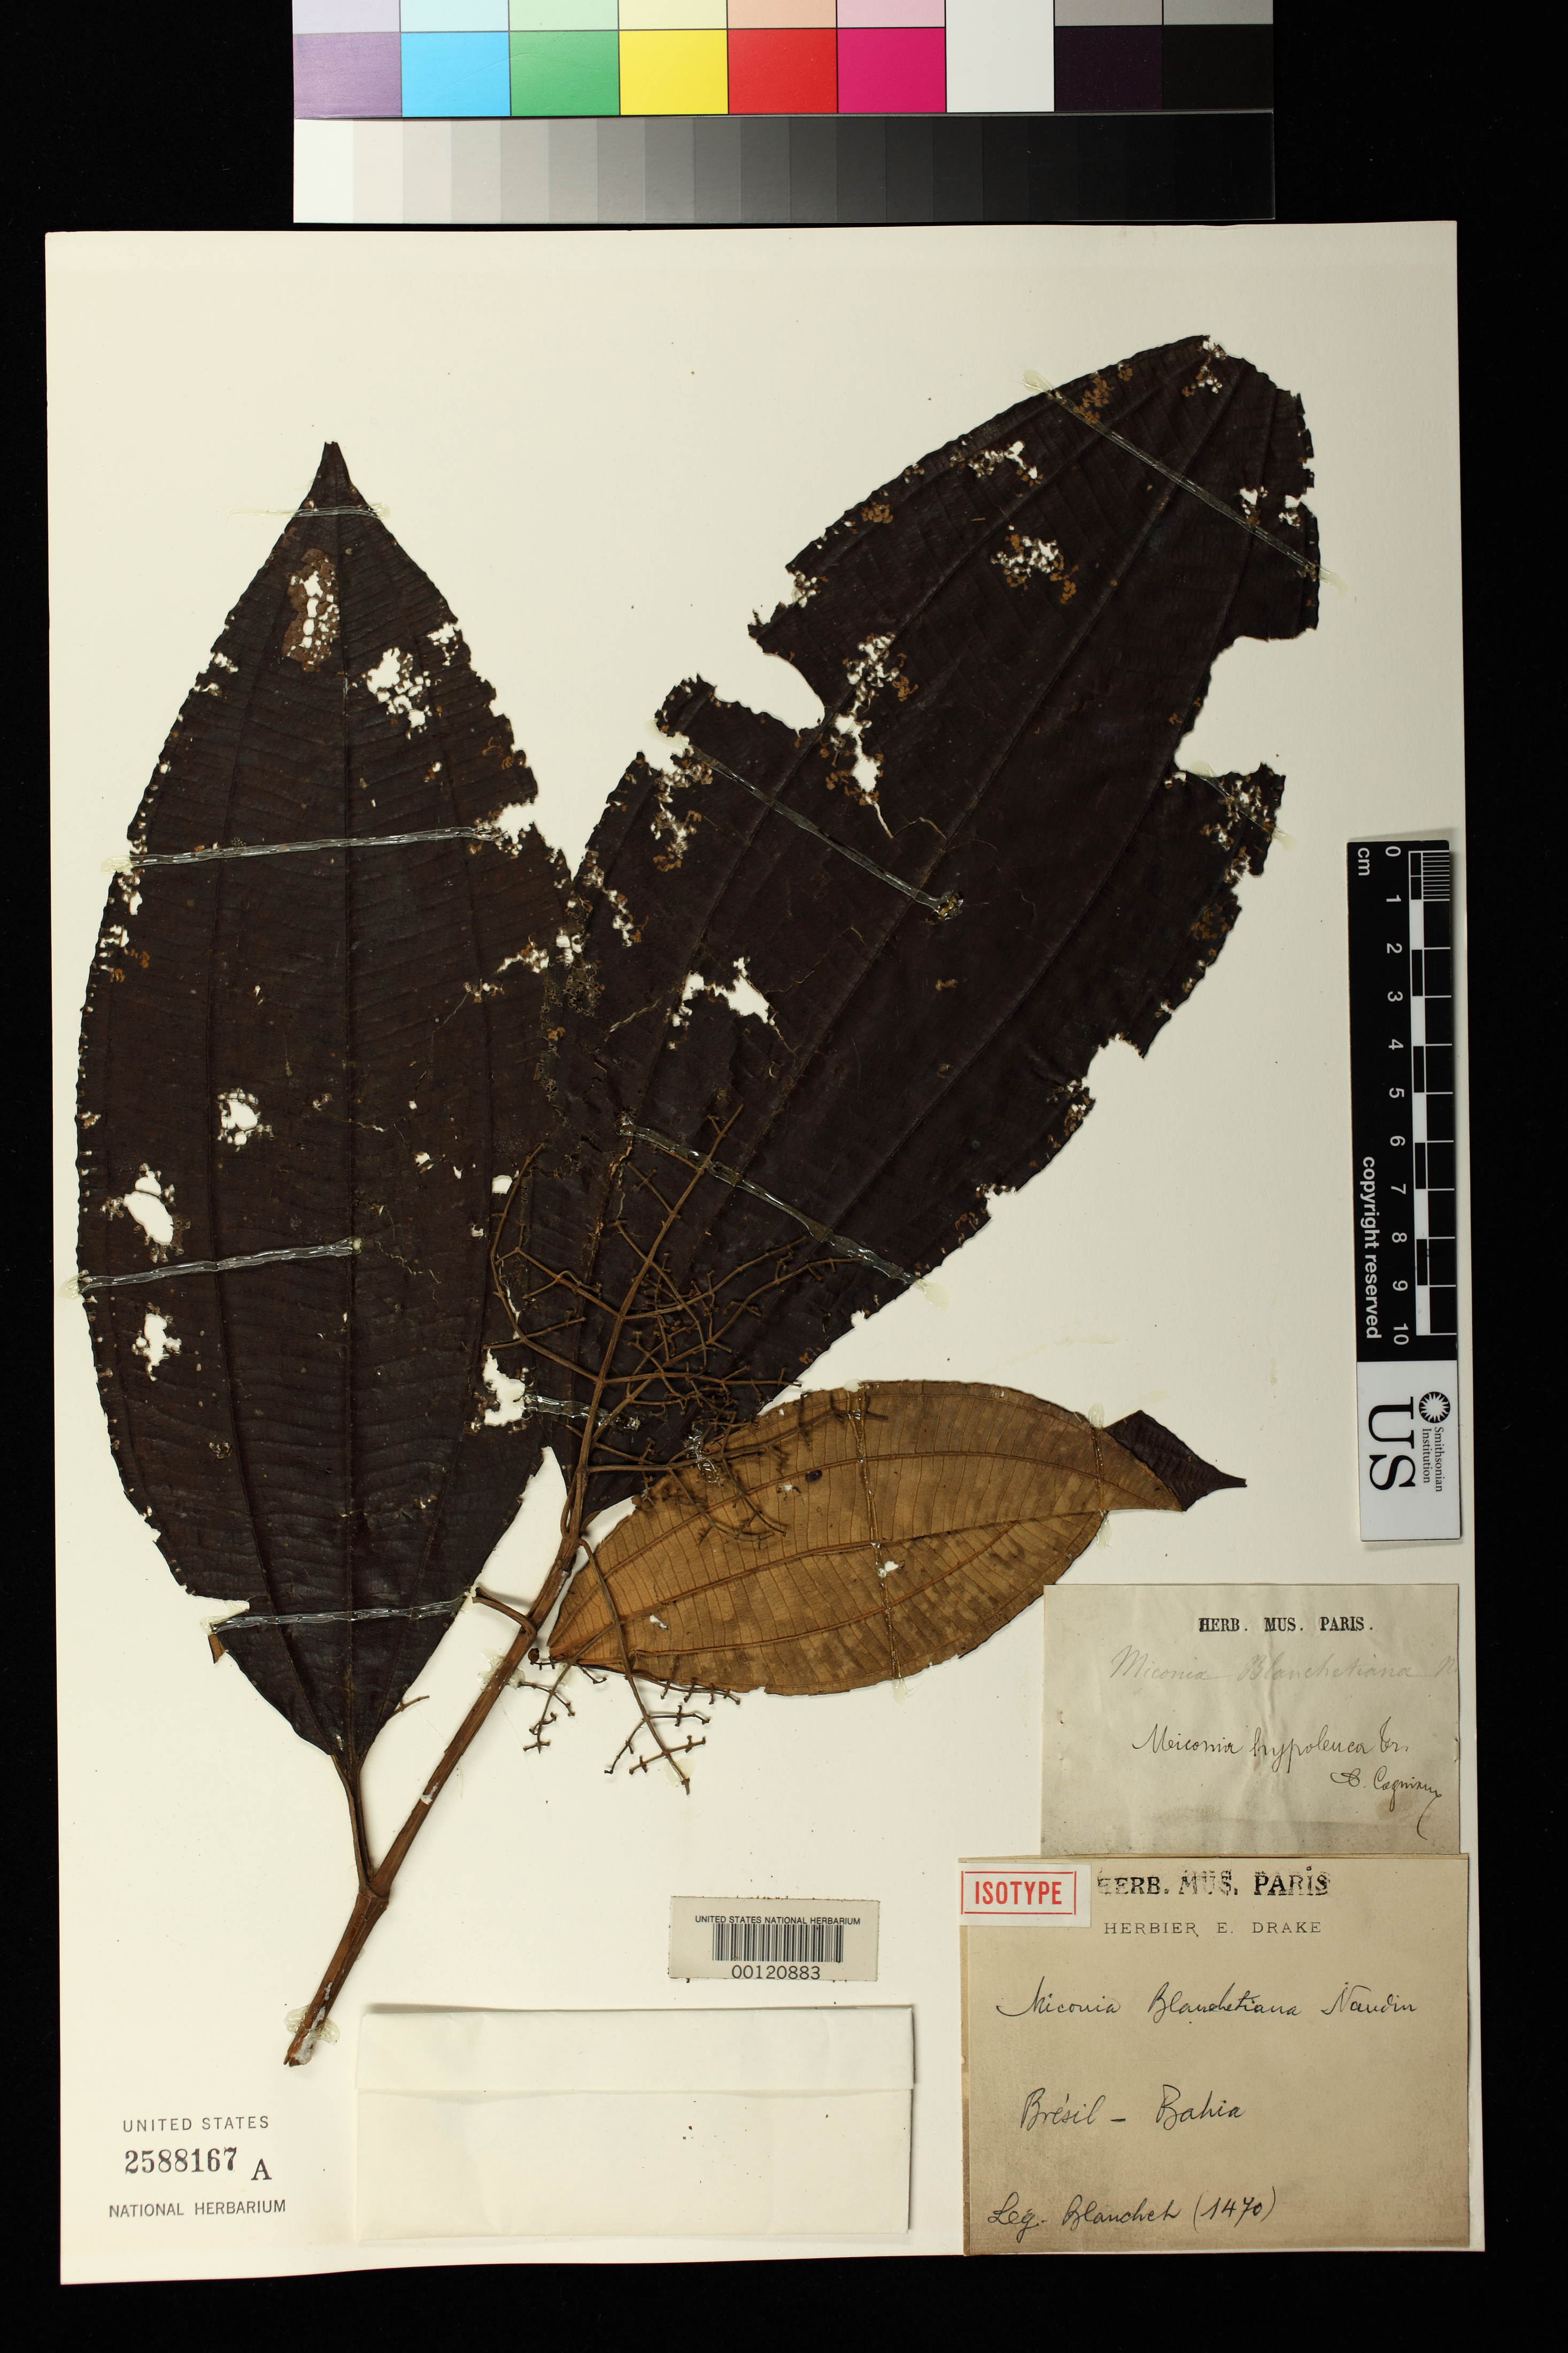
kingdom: Plantae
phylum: Tracheophyta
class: Magnoliopsida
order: Myrtales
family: Melastomataceae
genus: Miconia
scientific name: Miconia blanchetiana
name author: Naudin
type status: Isotype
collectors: J. Blanchet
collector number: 1470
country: Brazil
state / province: Bahia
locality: North of Esplanda city on road to Jaquera.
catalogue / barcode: US 2588167A